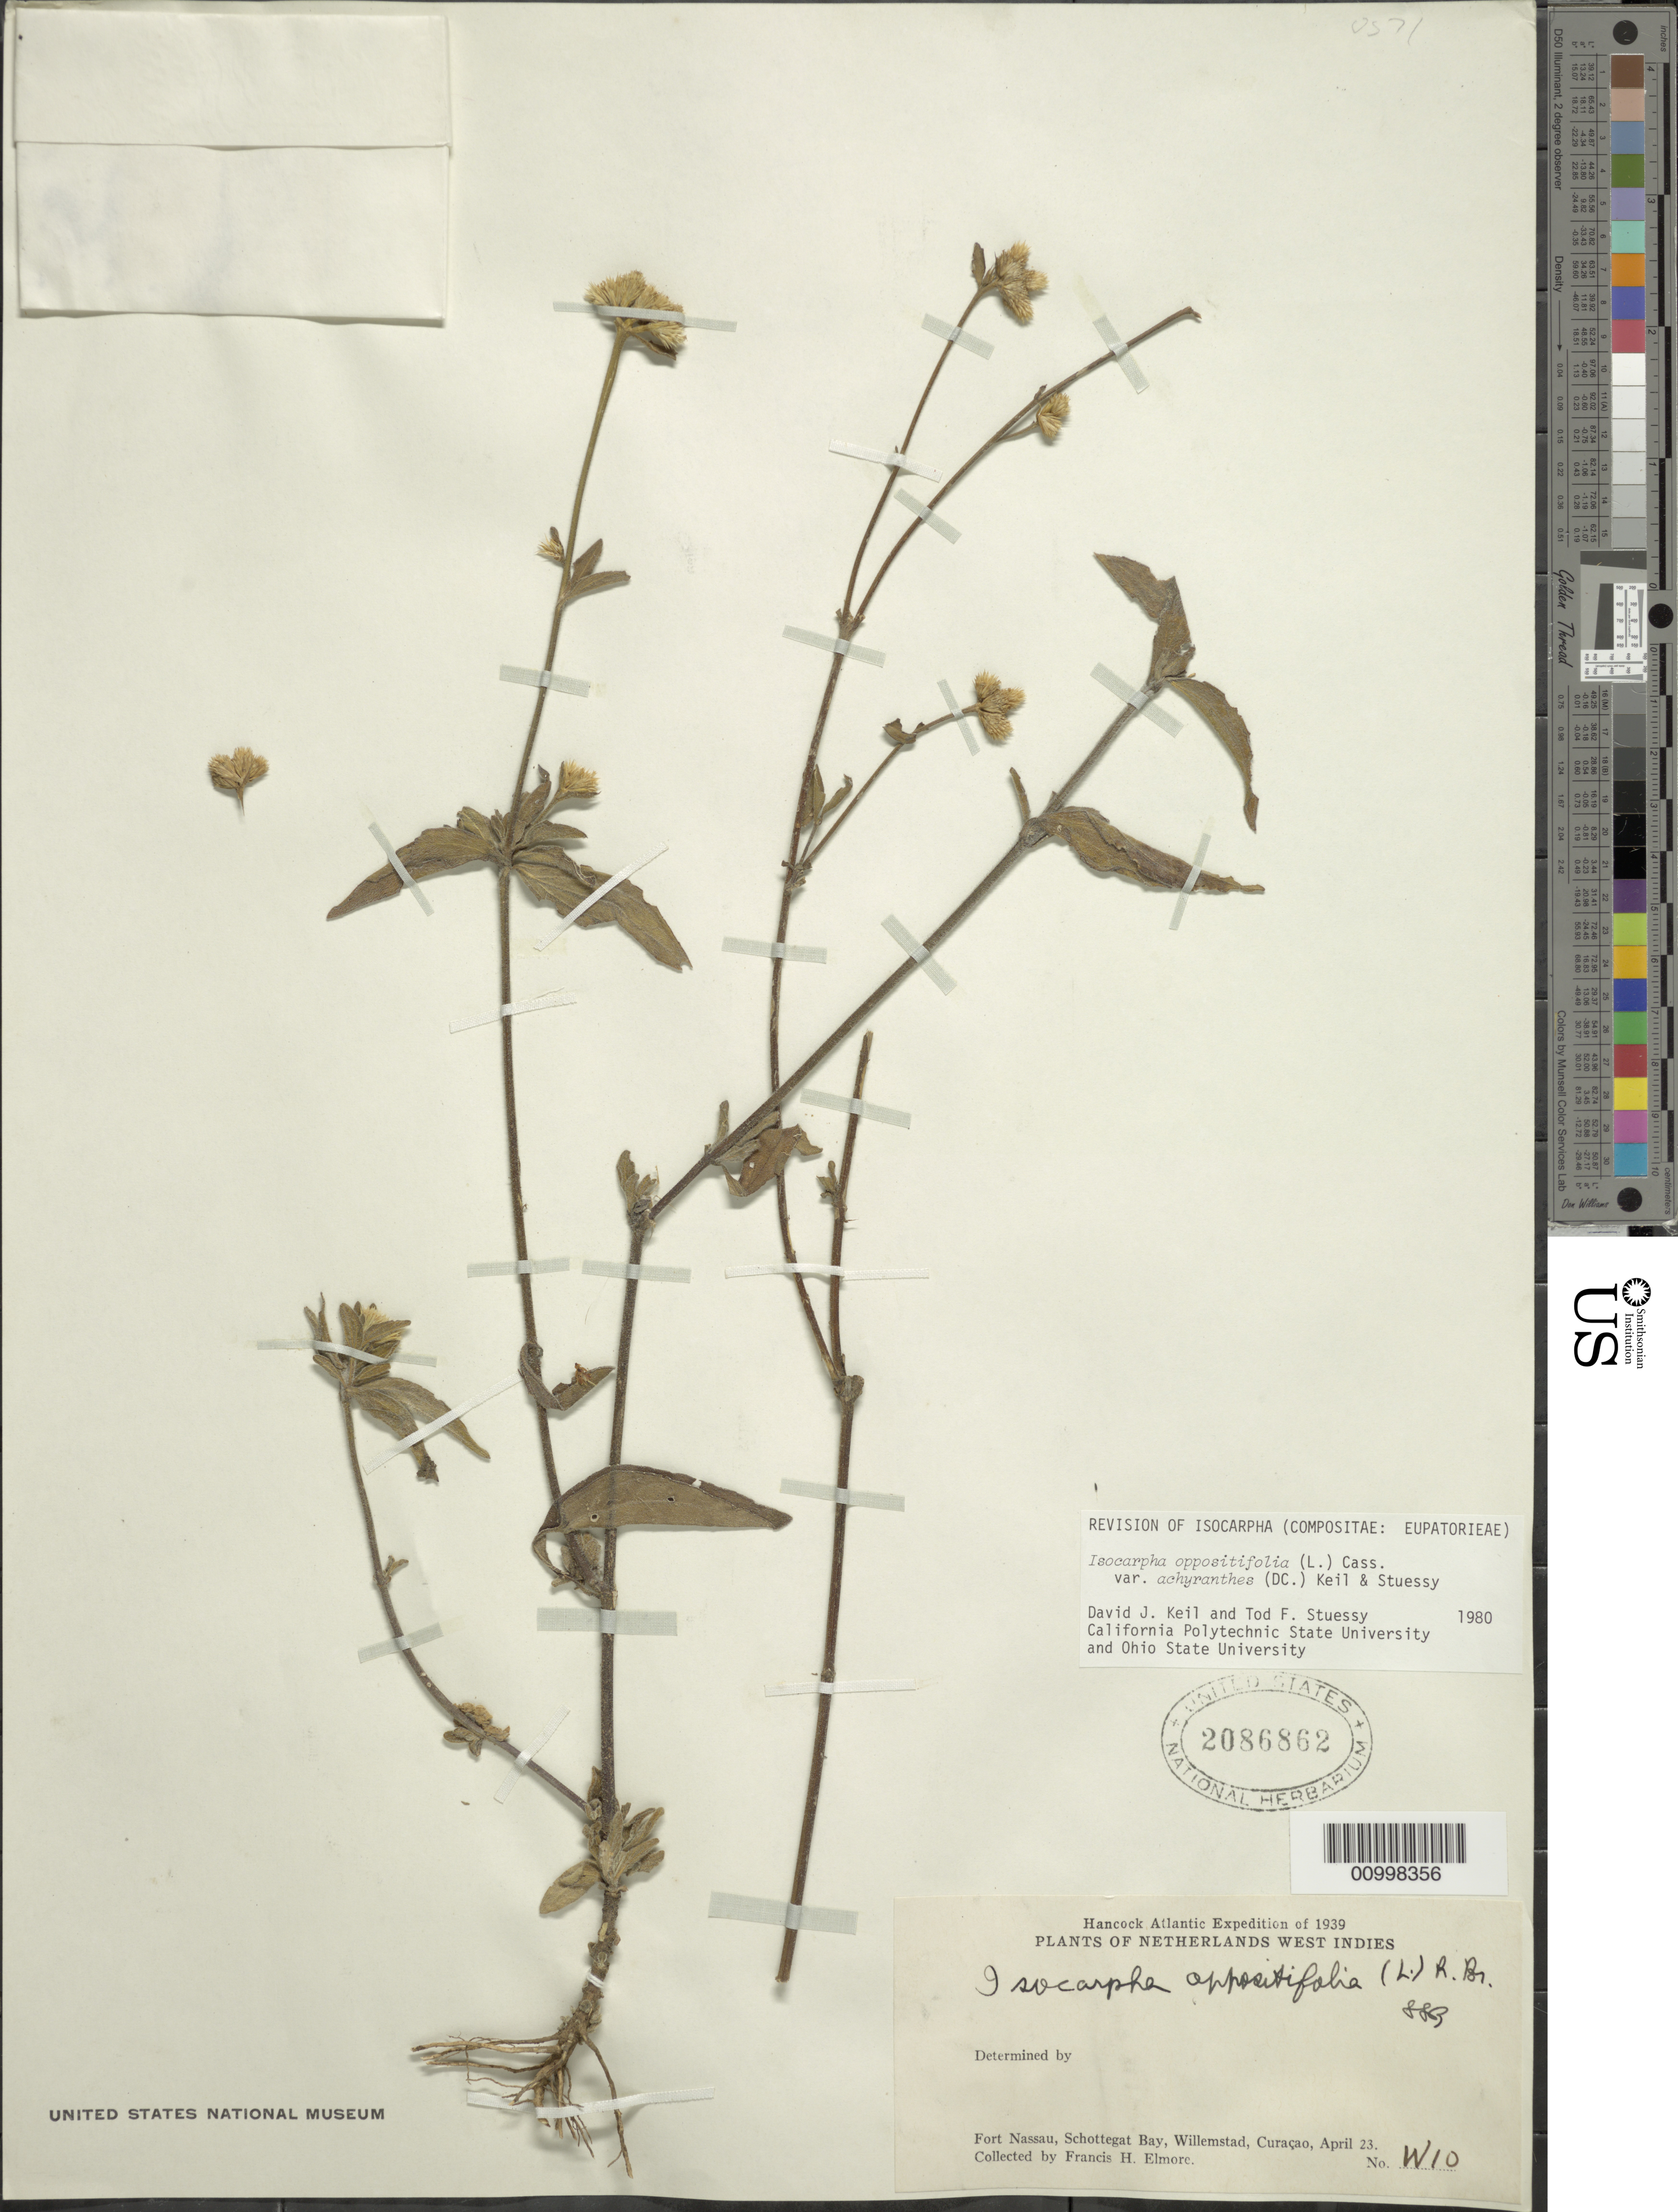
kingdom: Plantae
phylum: Tracheophyta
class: Magnoliopsida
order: Asterales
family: Asteraceae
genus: Isocarpha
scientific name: Isocarpha oppositifolia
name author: (L.) Cass.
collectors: F. H. Elmore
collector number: W10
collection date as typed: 23 Apr 1939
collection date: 1939-04-23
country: Curaçao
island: Curaçao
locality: Fort nassau, Schottegat Bay, Willemstad.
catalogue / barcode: US 2086862